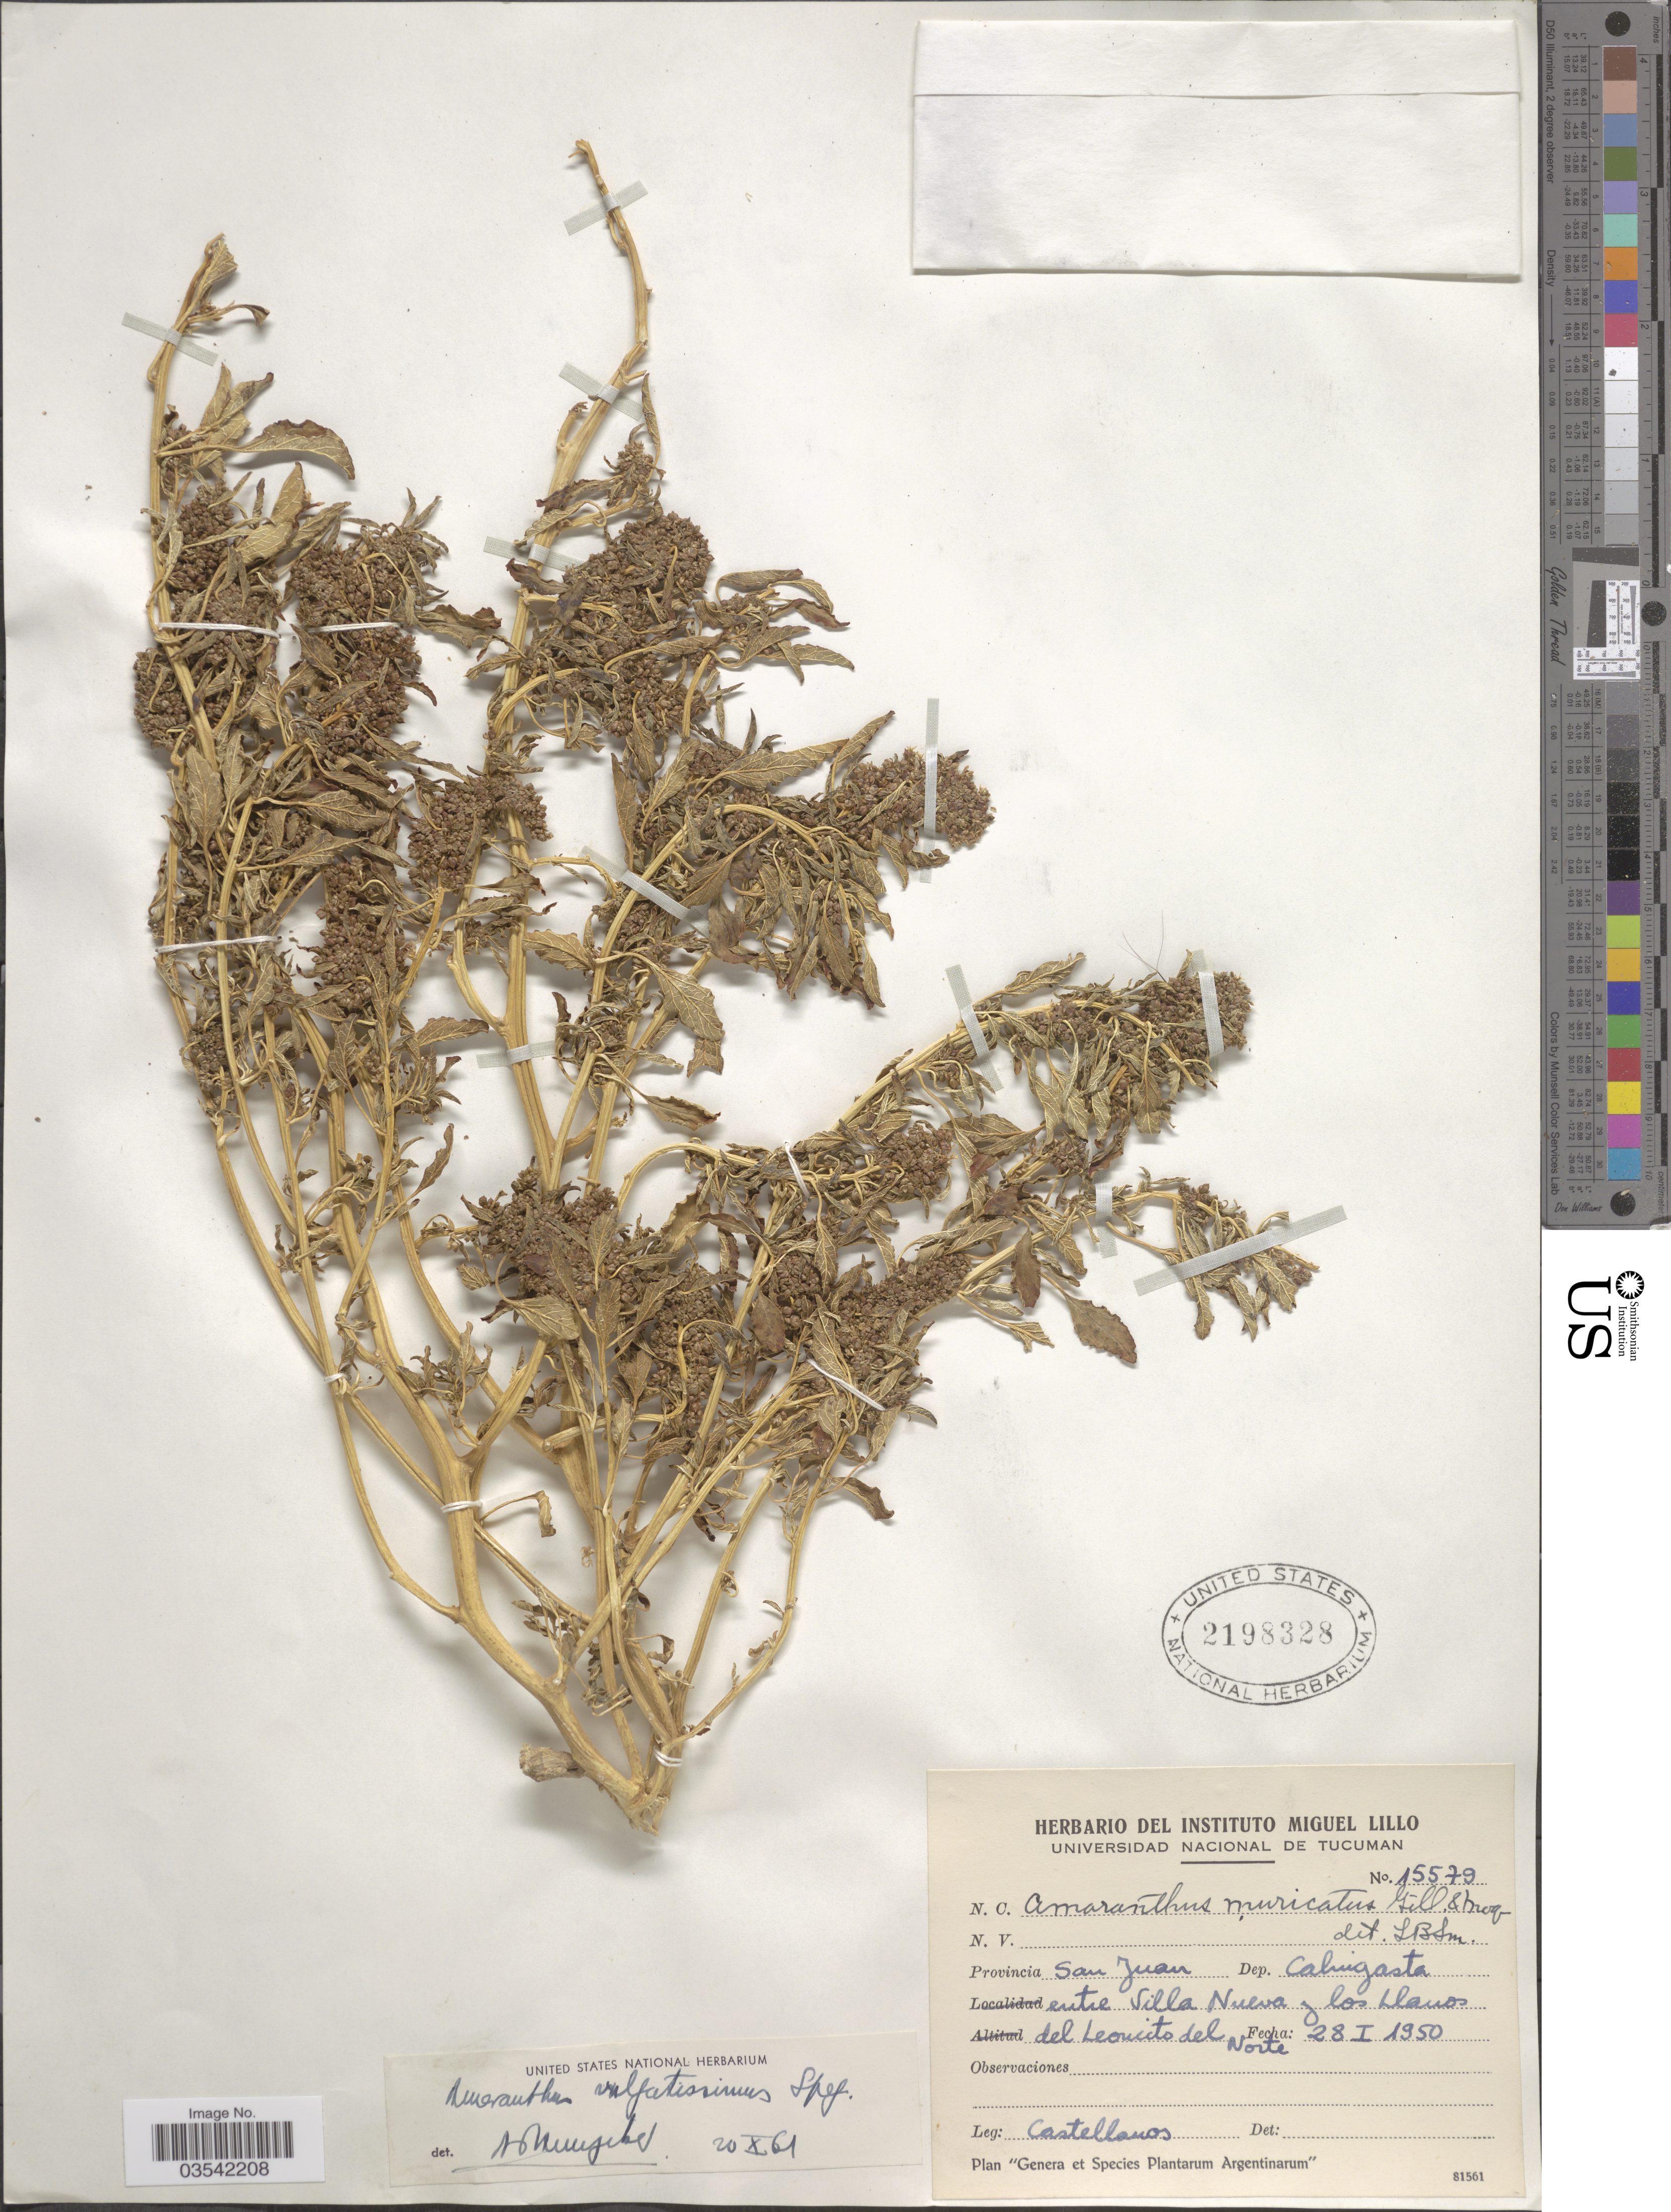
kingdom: Plantae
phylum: Tracheophyta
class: Magnoliopsida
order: Caryophyllales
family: Amaranthaceae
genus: Amaranthus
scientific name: Amaranthus vulgatissimus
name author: Speg.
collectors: -- Castellanos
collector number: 15579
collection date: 1950-02-28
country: Argentina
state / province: San Juan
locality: Dep. Calingasta entre Villa Nueva y los Llanos del Leoncito del Norte.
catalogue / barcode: US 2198328